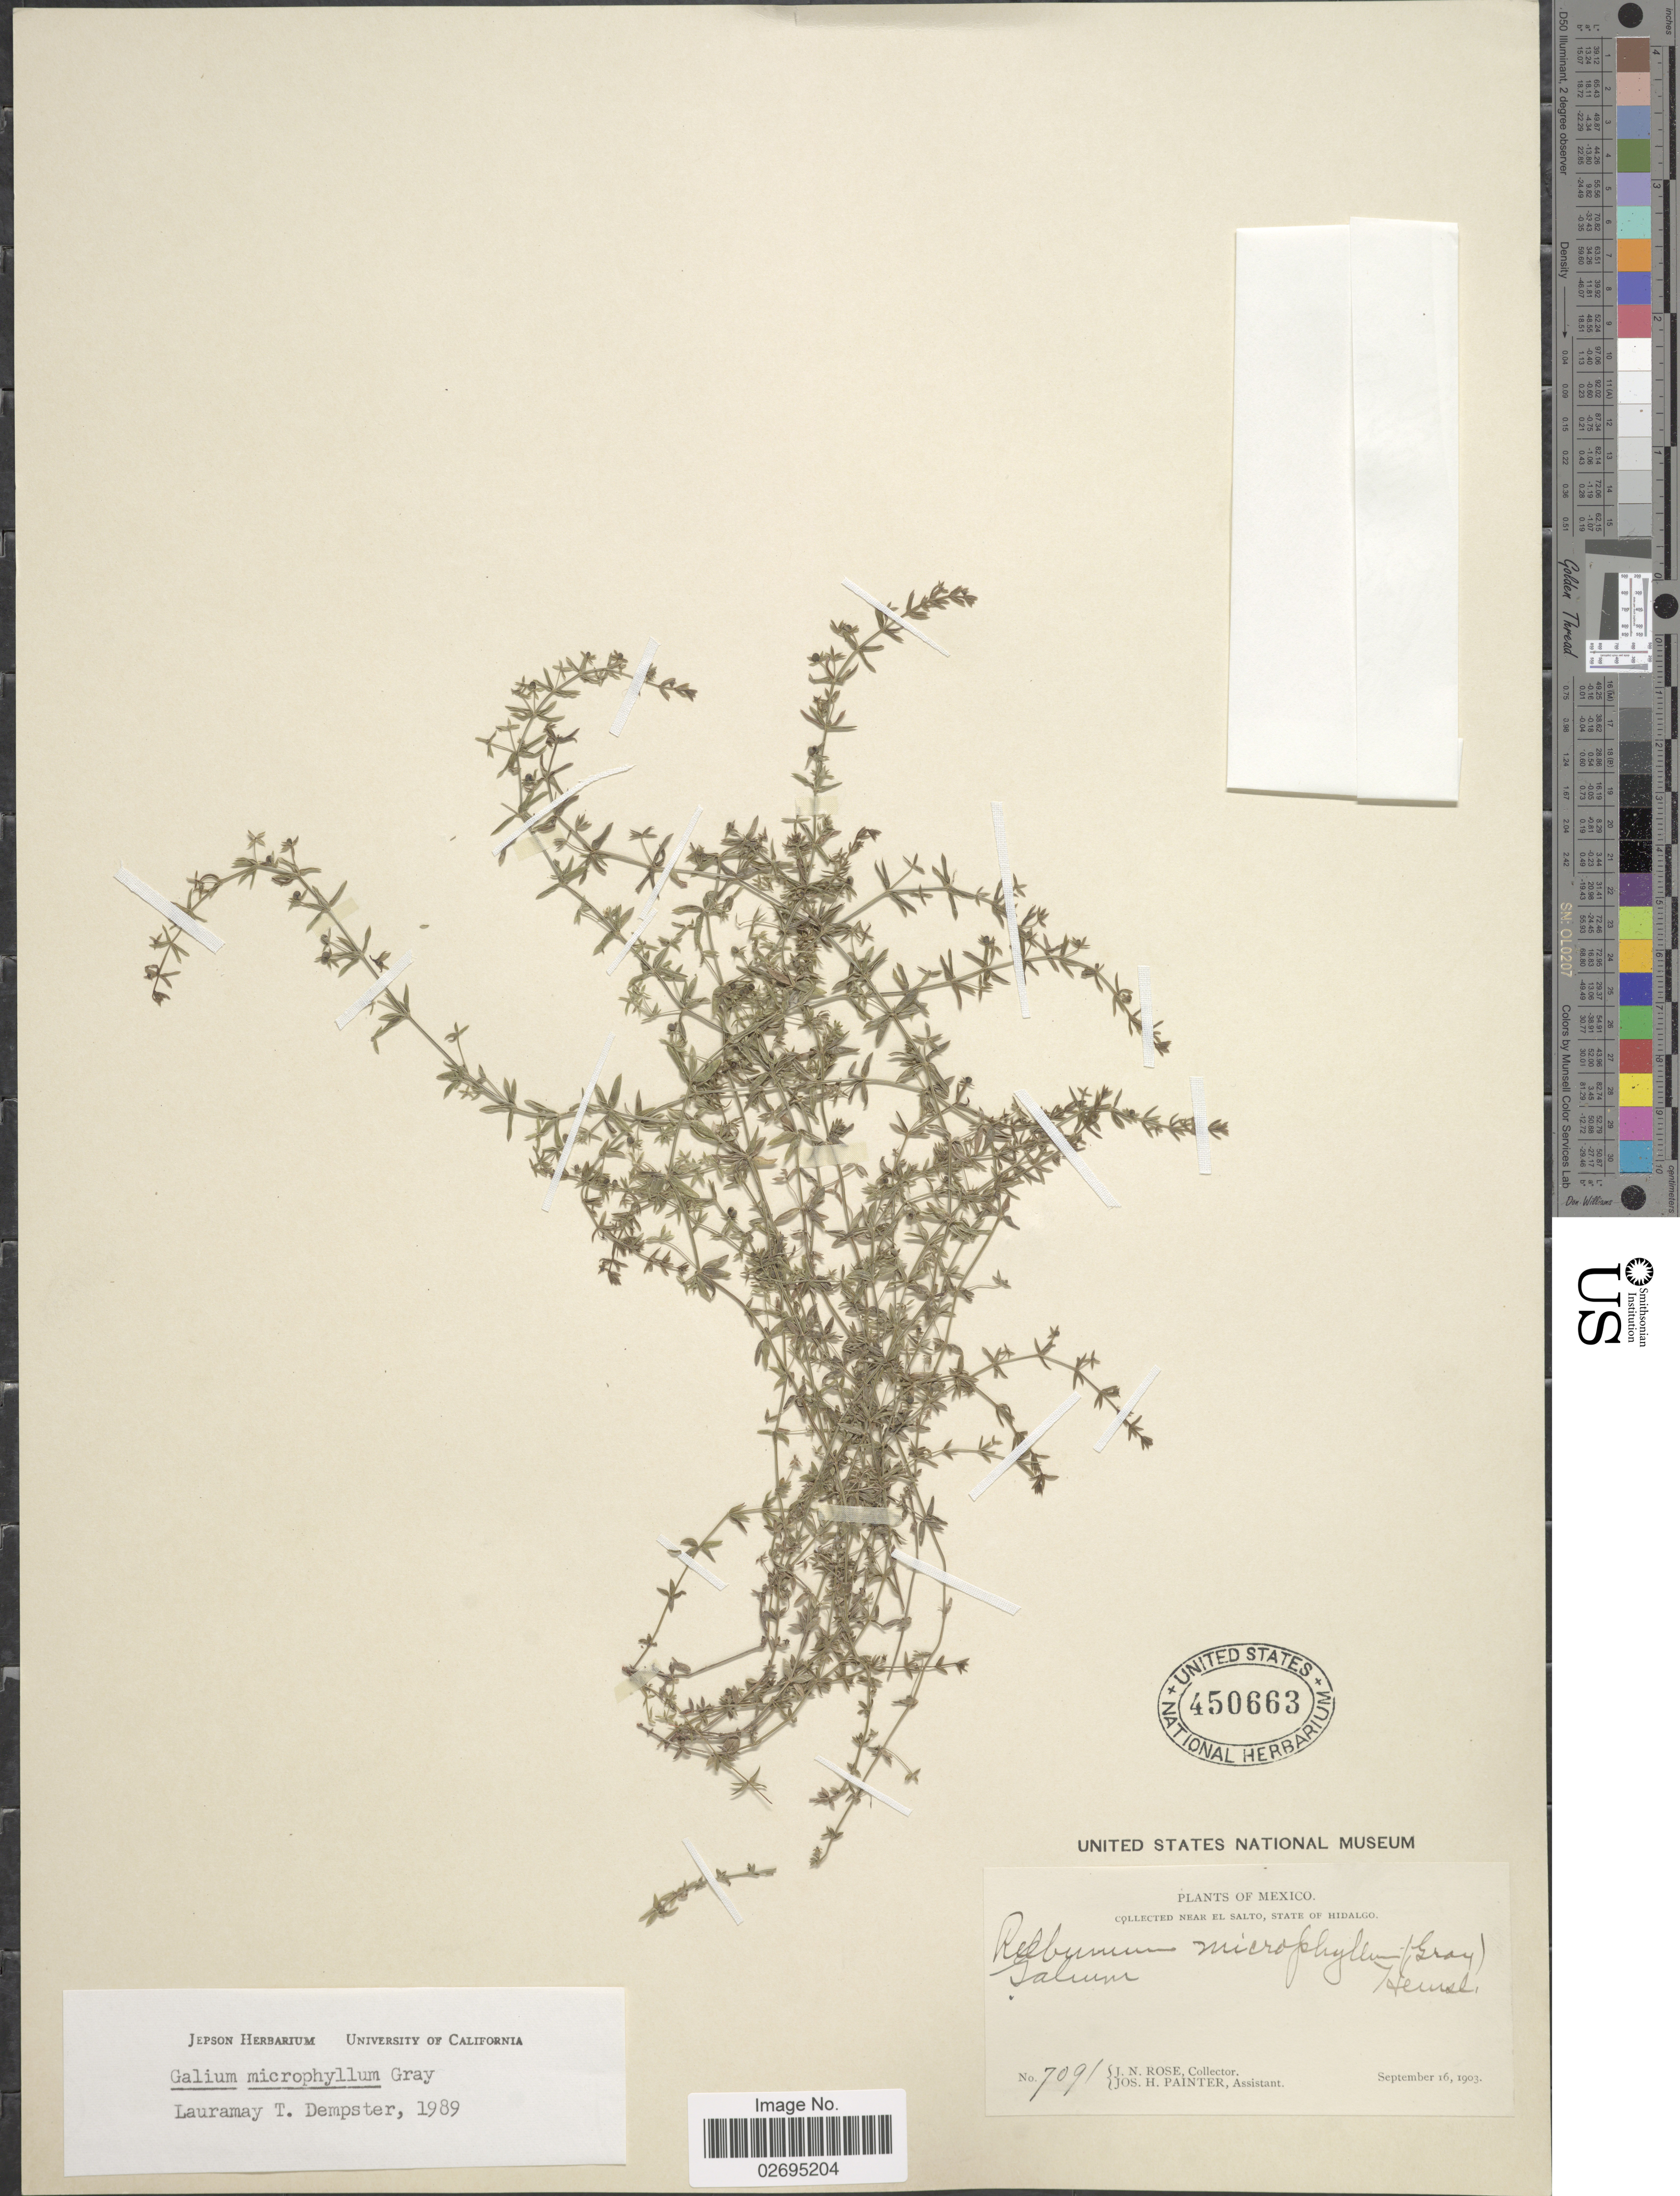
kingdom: Plantae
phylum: Tracheophyta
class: Magnoliopsida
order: Gentianales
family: Rubiaceae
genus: Galium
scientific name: Galium microphyllum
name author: A. Gray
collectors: J. N. Rose & J. H. Painter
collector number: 7091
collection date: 1903-09-16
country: Mexico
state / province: Hidalgo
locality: Near El Salto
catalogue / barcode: US 450663